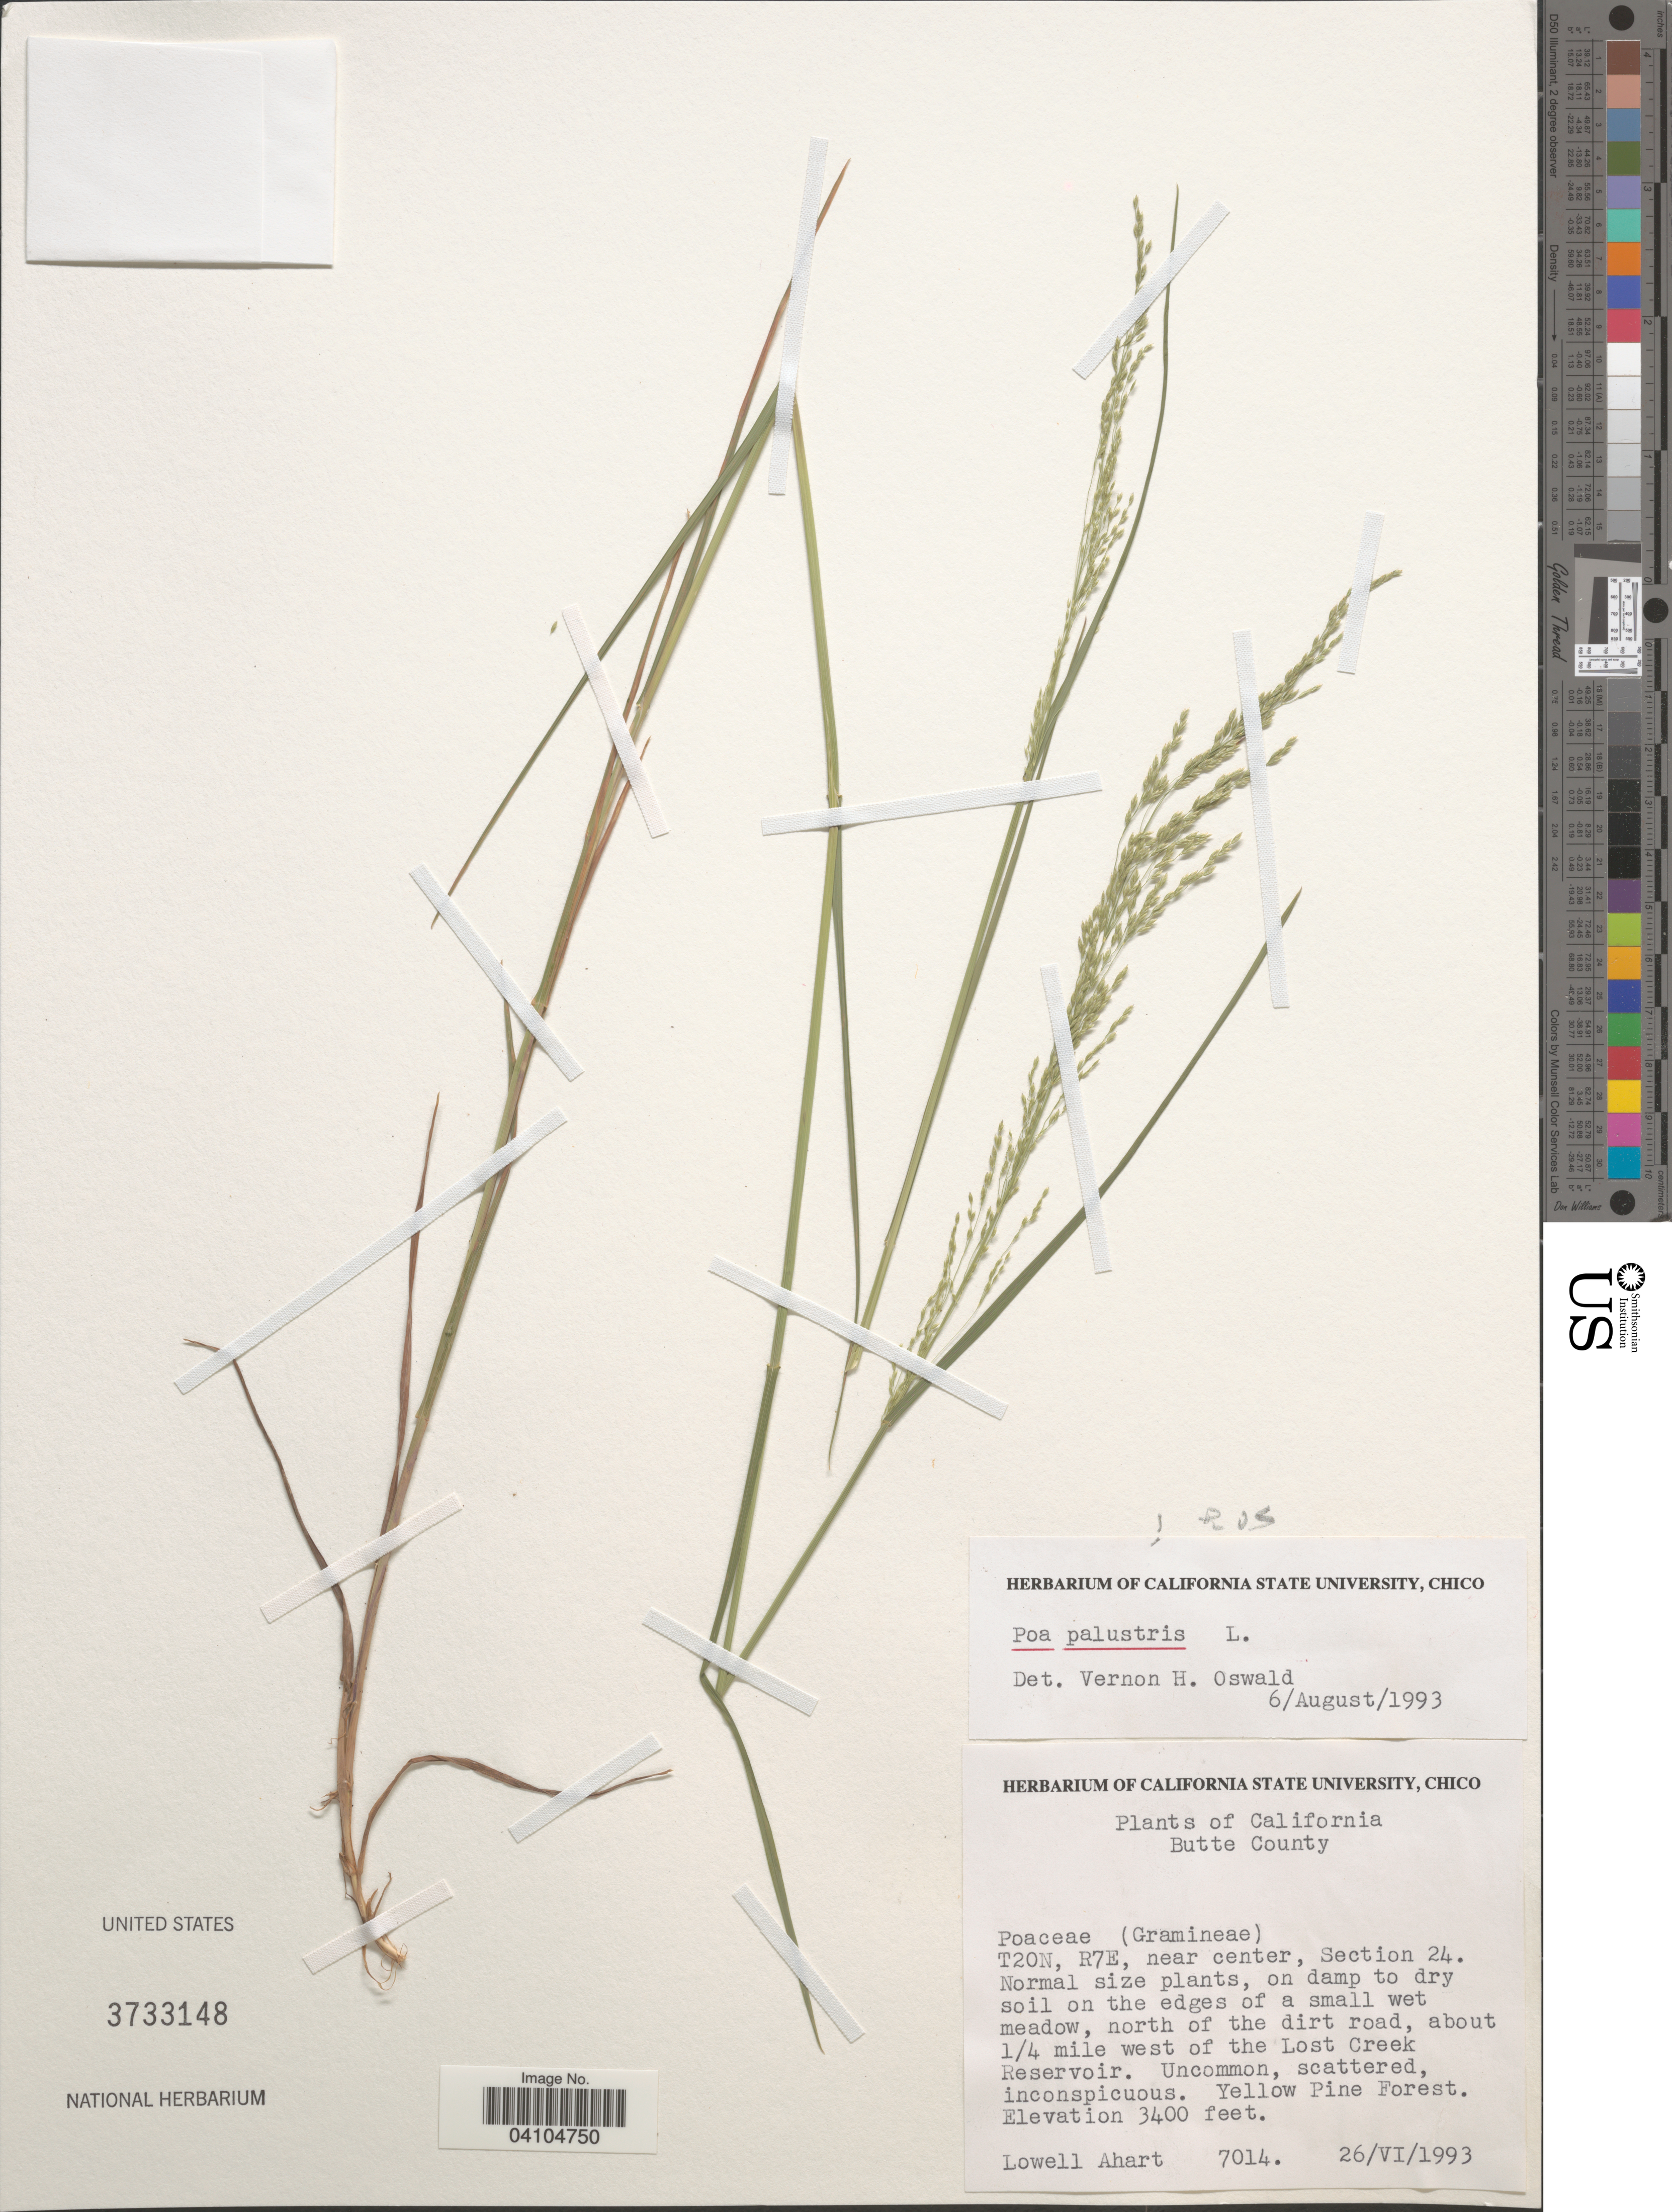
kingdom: Plantae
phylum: Tracheophyta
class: Liliopsida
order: Poales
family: Poaceae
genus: Poa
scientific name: Poa palustris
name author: L.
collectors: L. Ahart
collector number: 7014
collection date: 1993-06-26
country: United States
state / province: California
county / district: Butte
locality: Butte County. T20N, R7E, near center, Section 24. North of the dirt road, about 1/4 mile west of the Lost Creek Reservoir. Yellow Pine Forest.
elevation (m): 1036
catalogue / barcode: US 3733148